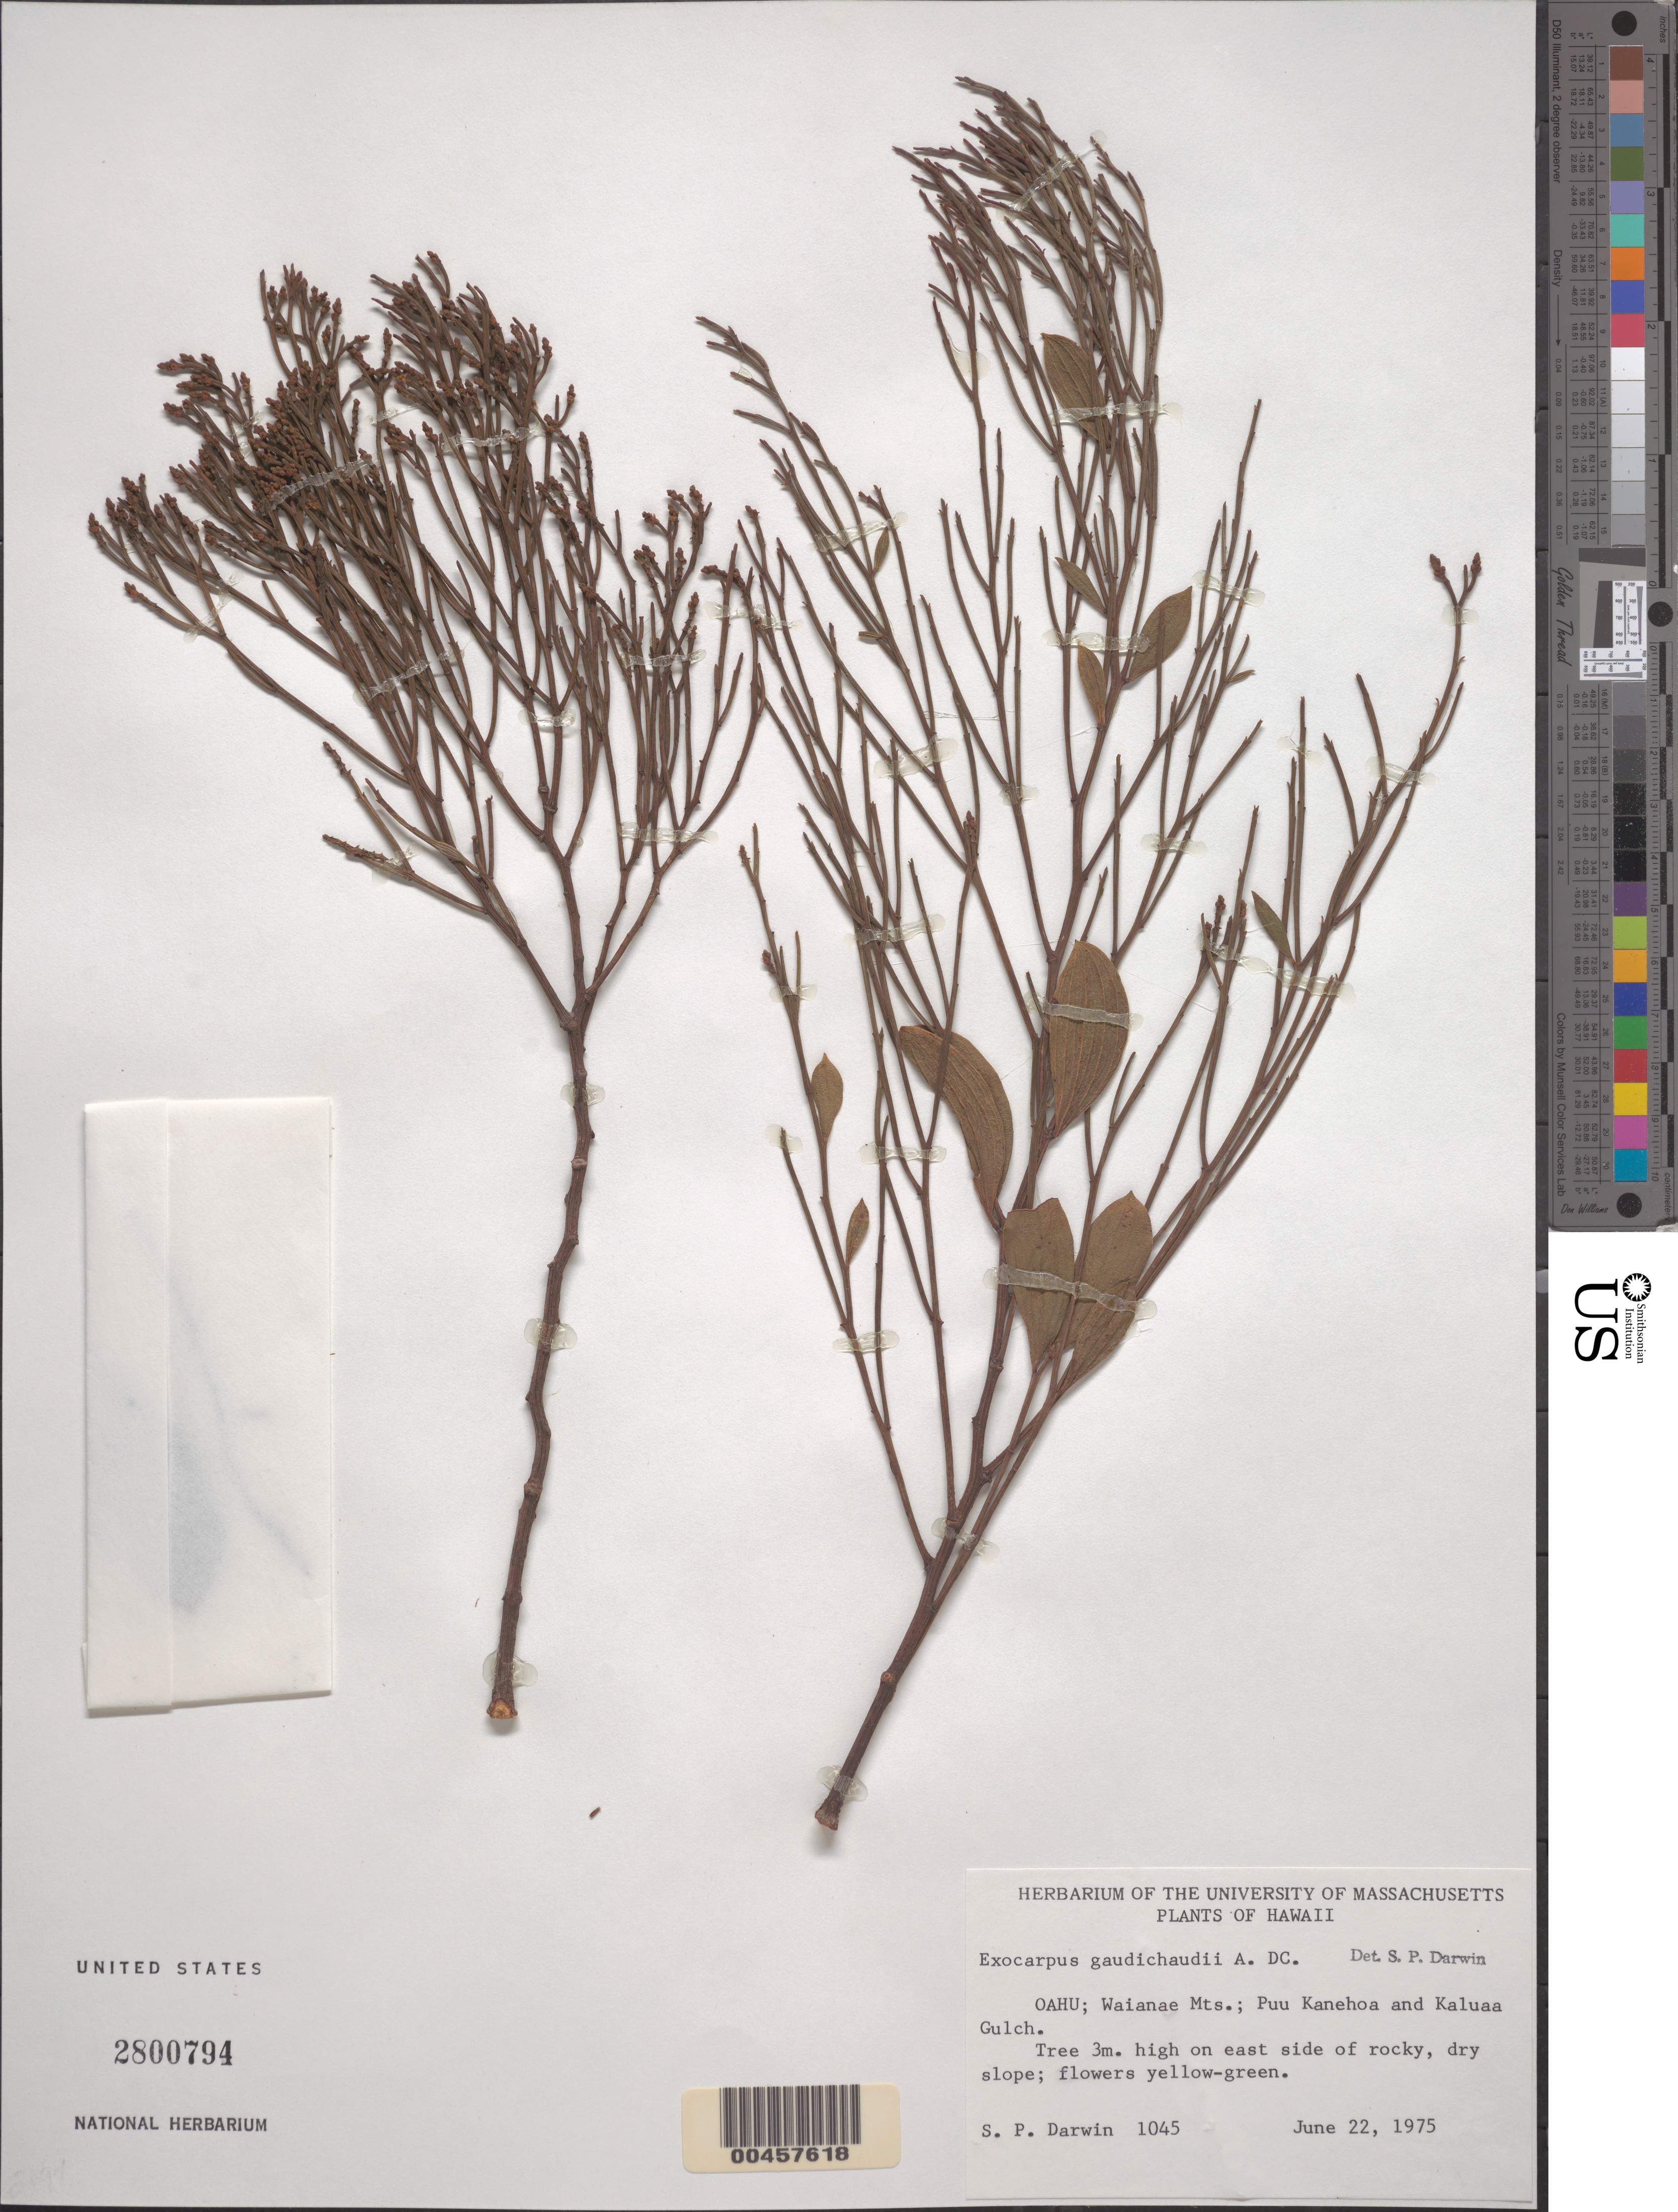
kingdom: Plantae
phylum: Tracheophyta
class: Magnoliopsida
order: Santalales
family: Santalaceae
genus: Exocarpos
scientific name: Exocarpos gaudichaudii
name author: A. DC.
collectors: S. P. Darwin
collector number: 1045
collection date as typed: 22 Jun 1975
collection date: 1975-06-22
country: United States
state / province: Hawaii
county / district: Honolulu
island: Oahu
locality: Waianae Mts., Puu Kanehoa and Kaluaa Gulch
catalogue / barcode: US 2800794